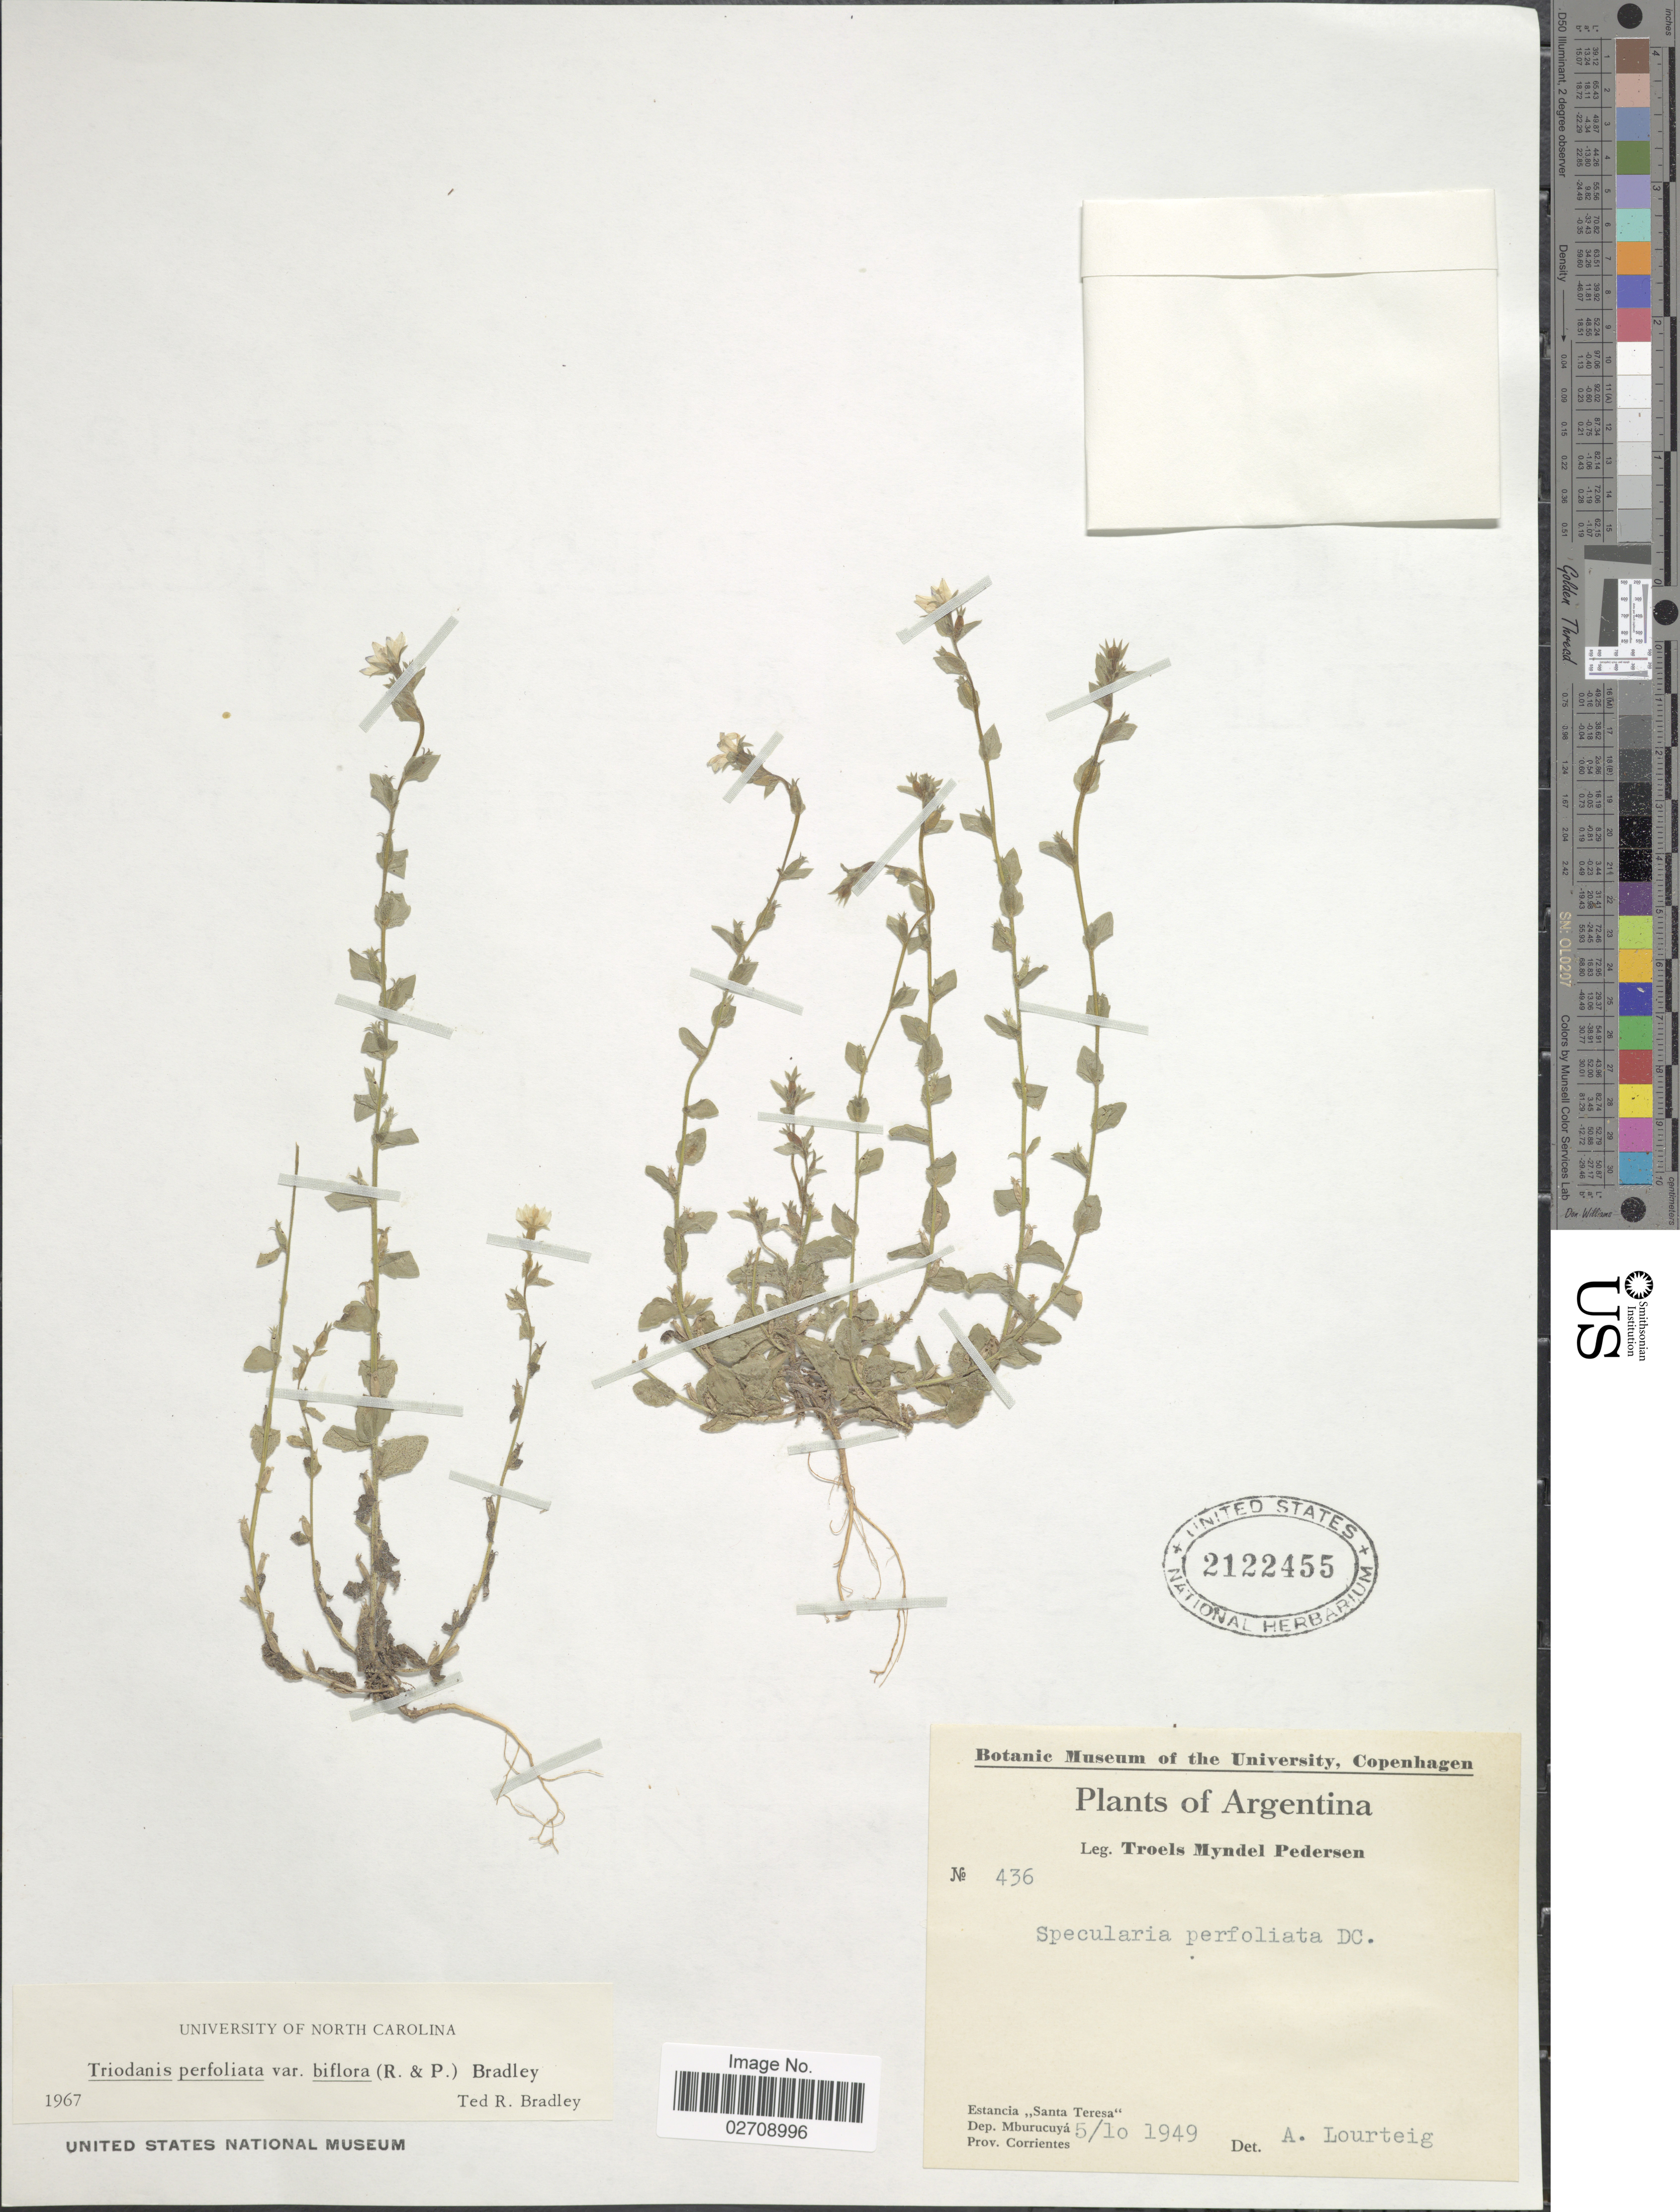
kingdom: Plantae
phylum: Tracheophyta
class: Magnoliopsida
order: Asterales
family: Campanulaceae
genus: Triodanis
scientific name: Triodanis perfoliata var. biflora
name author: (Ruiz & Pav.) Bradley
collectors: T. Pederson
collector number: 436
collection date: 1949-10-05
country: Argentina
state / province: Corrientes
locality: Estancia "Santa Teresa". Dep. Mburucuya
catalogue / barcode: US 2122455